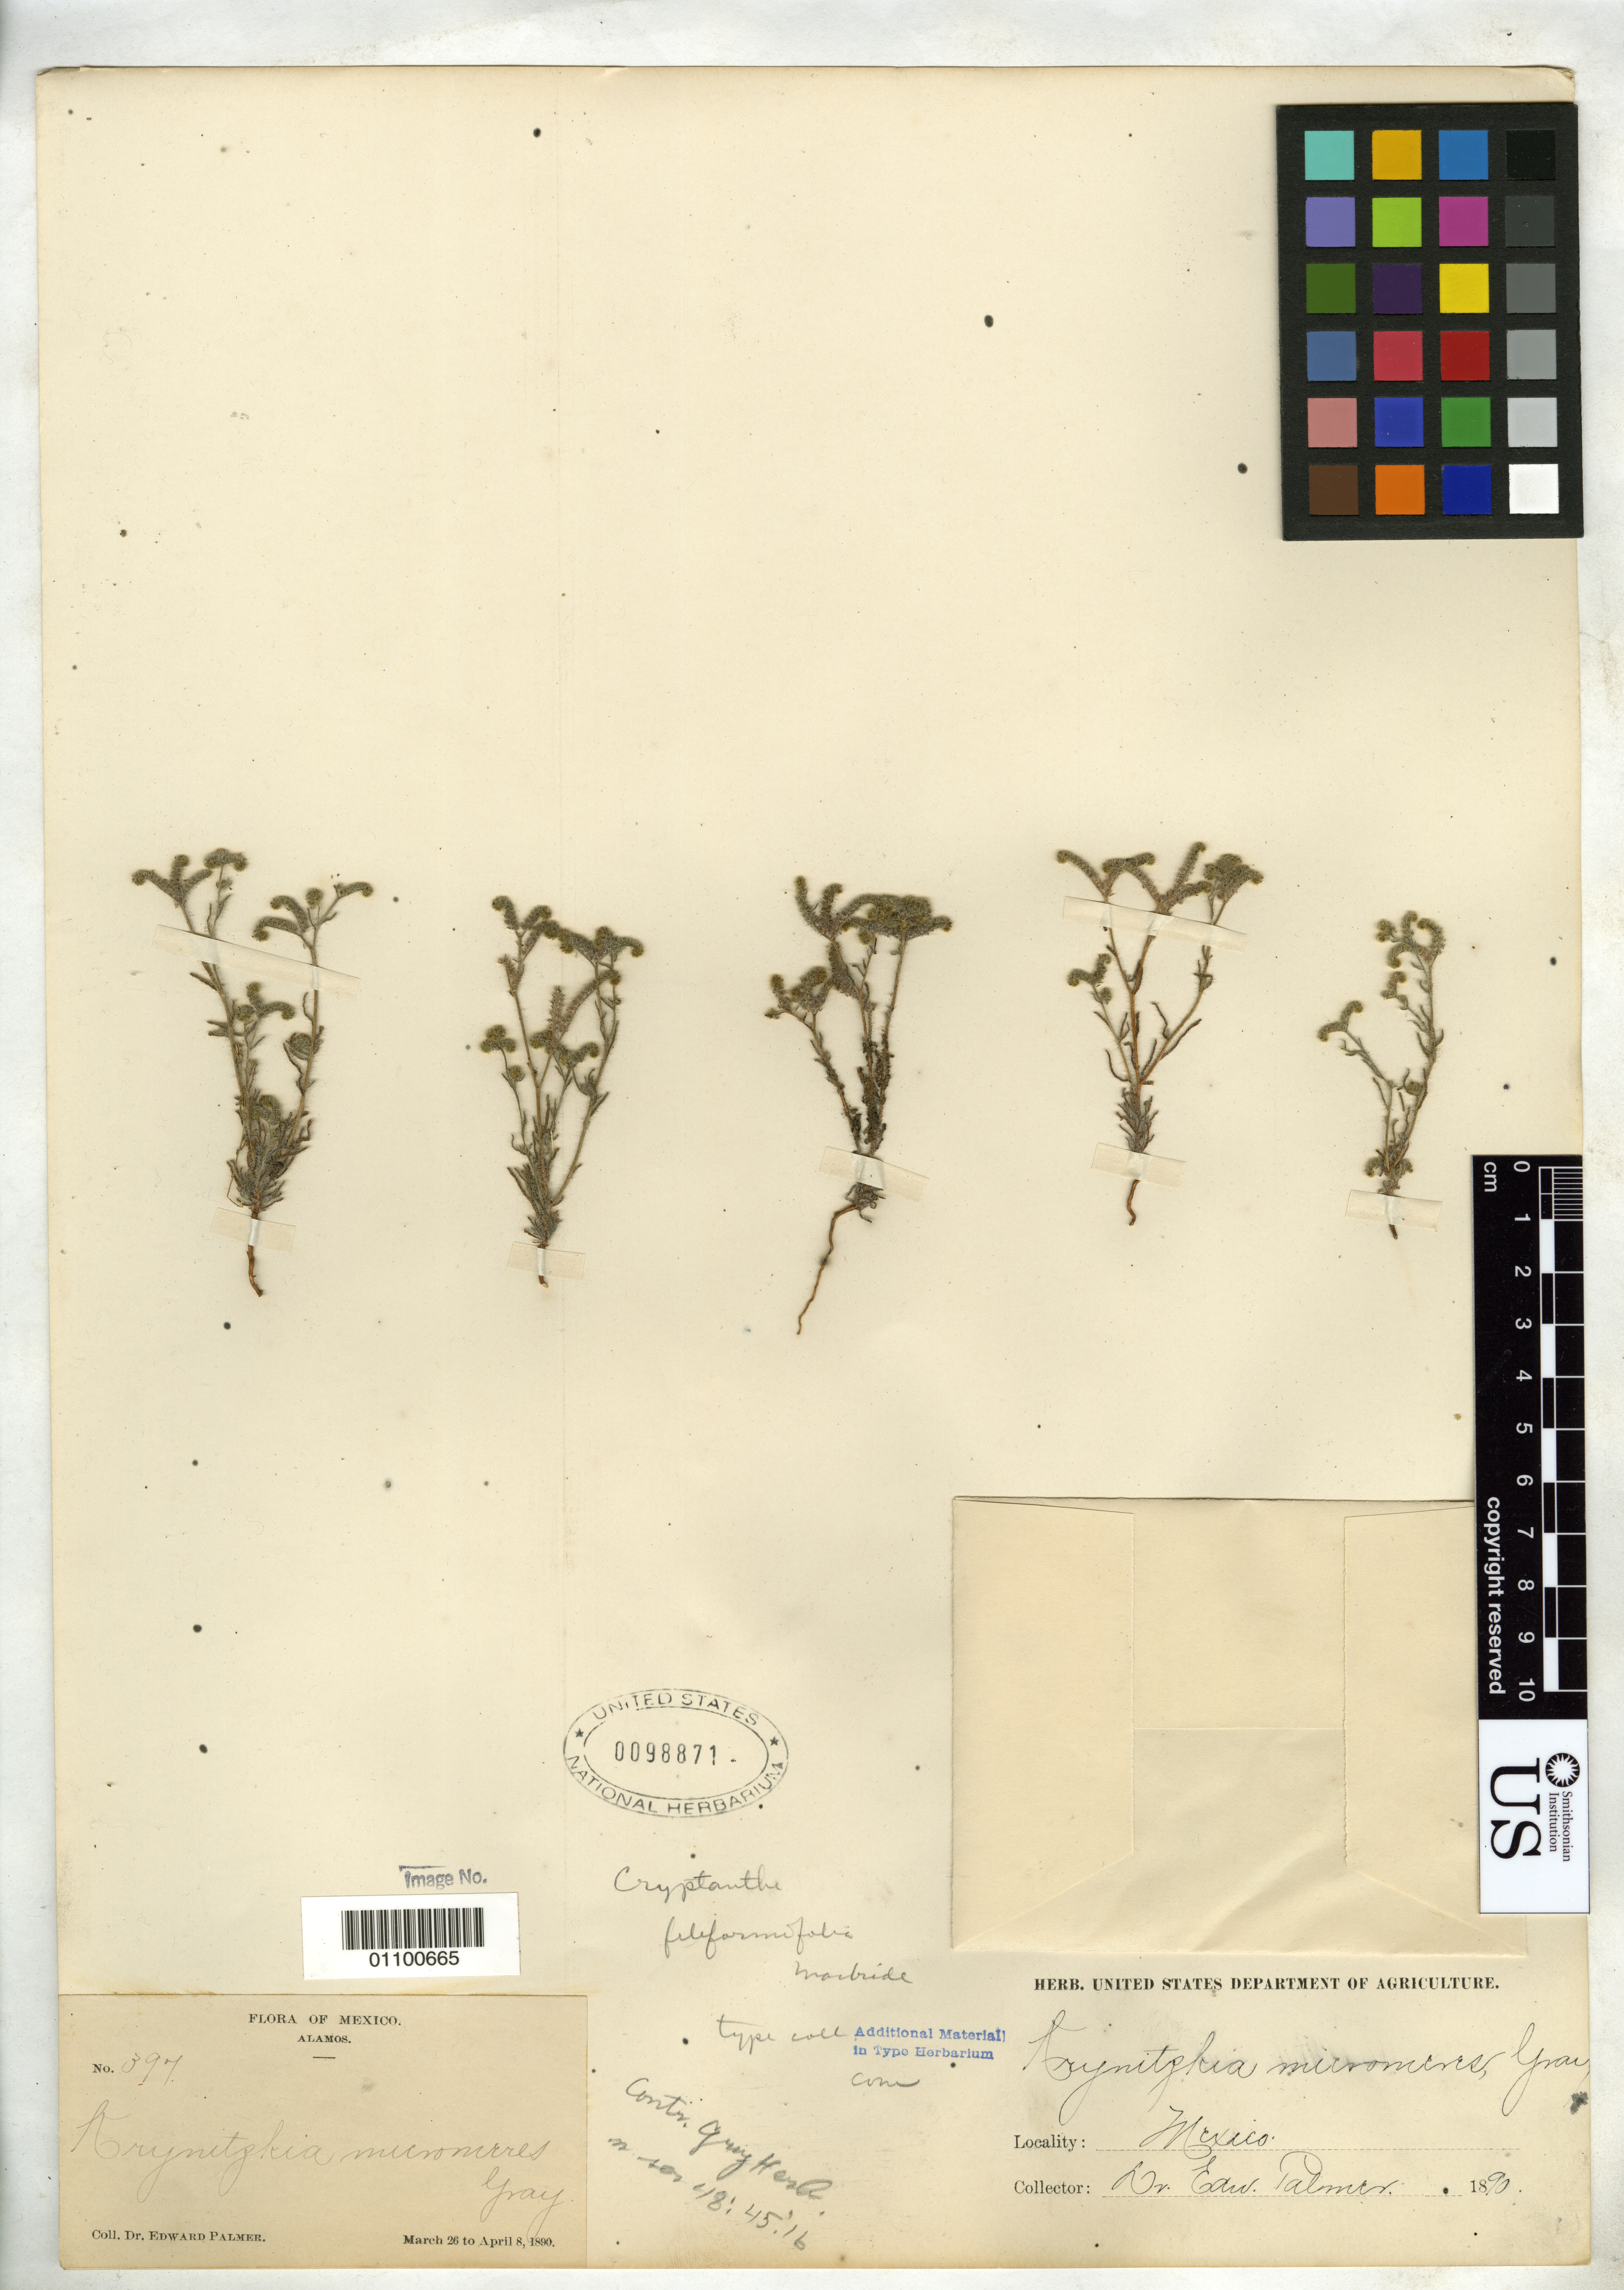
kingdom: Plantae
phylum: Tracheophyta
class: Magnoliopsida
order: Boraginales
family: Boraginaceae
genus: Cryptantha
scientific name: Cryptantha filiformifolia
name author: J.F. Macbr.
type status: Isotype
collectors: E. Palmer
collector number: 397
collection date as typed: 26 Mar 1890 to 08 Apr 1890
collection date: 1890-03-26/1890-04-08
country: Mexico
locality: Alamos.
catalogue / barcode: US 98871